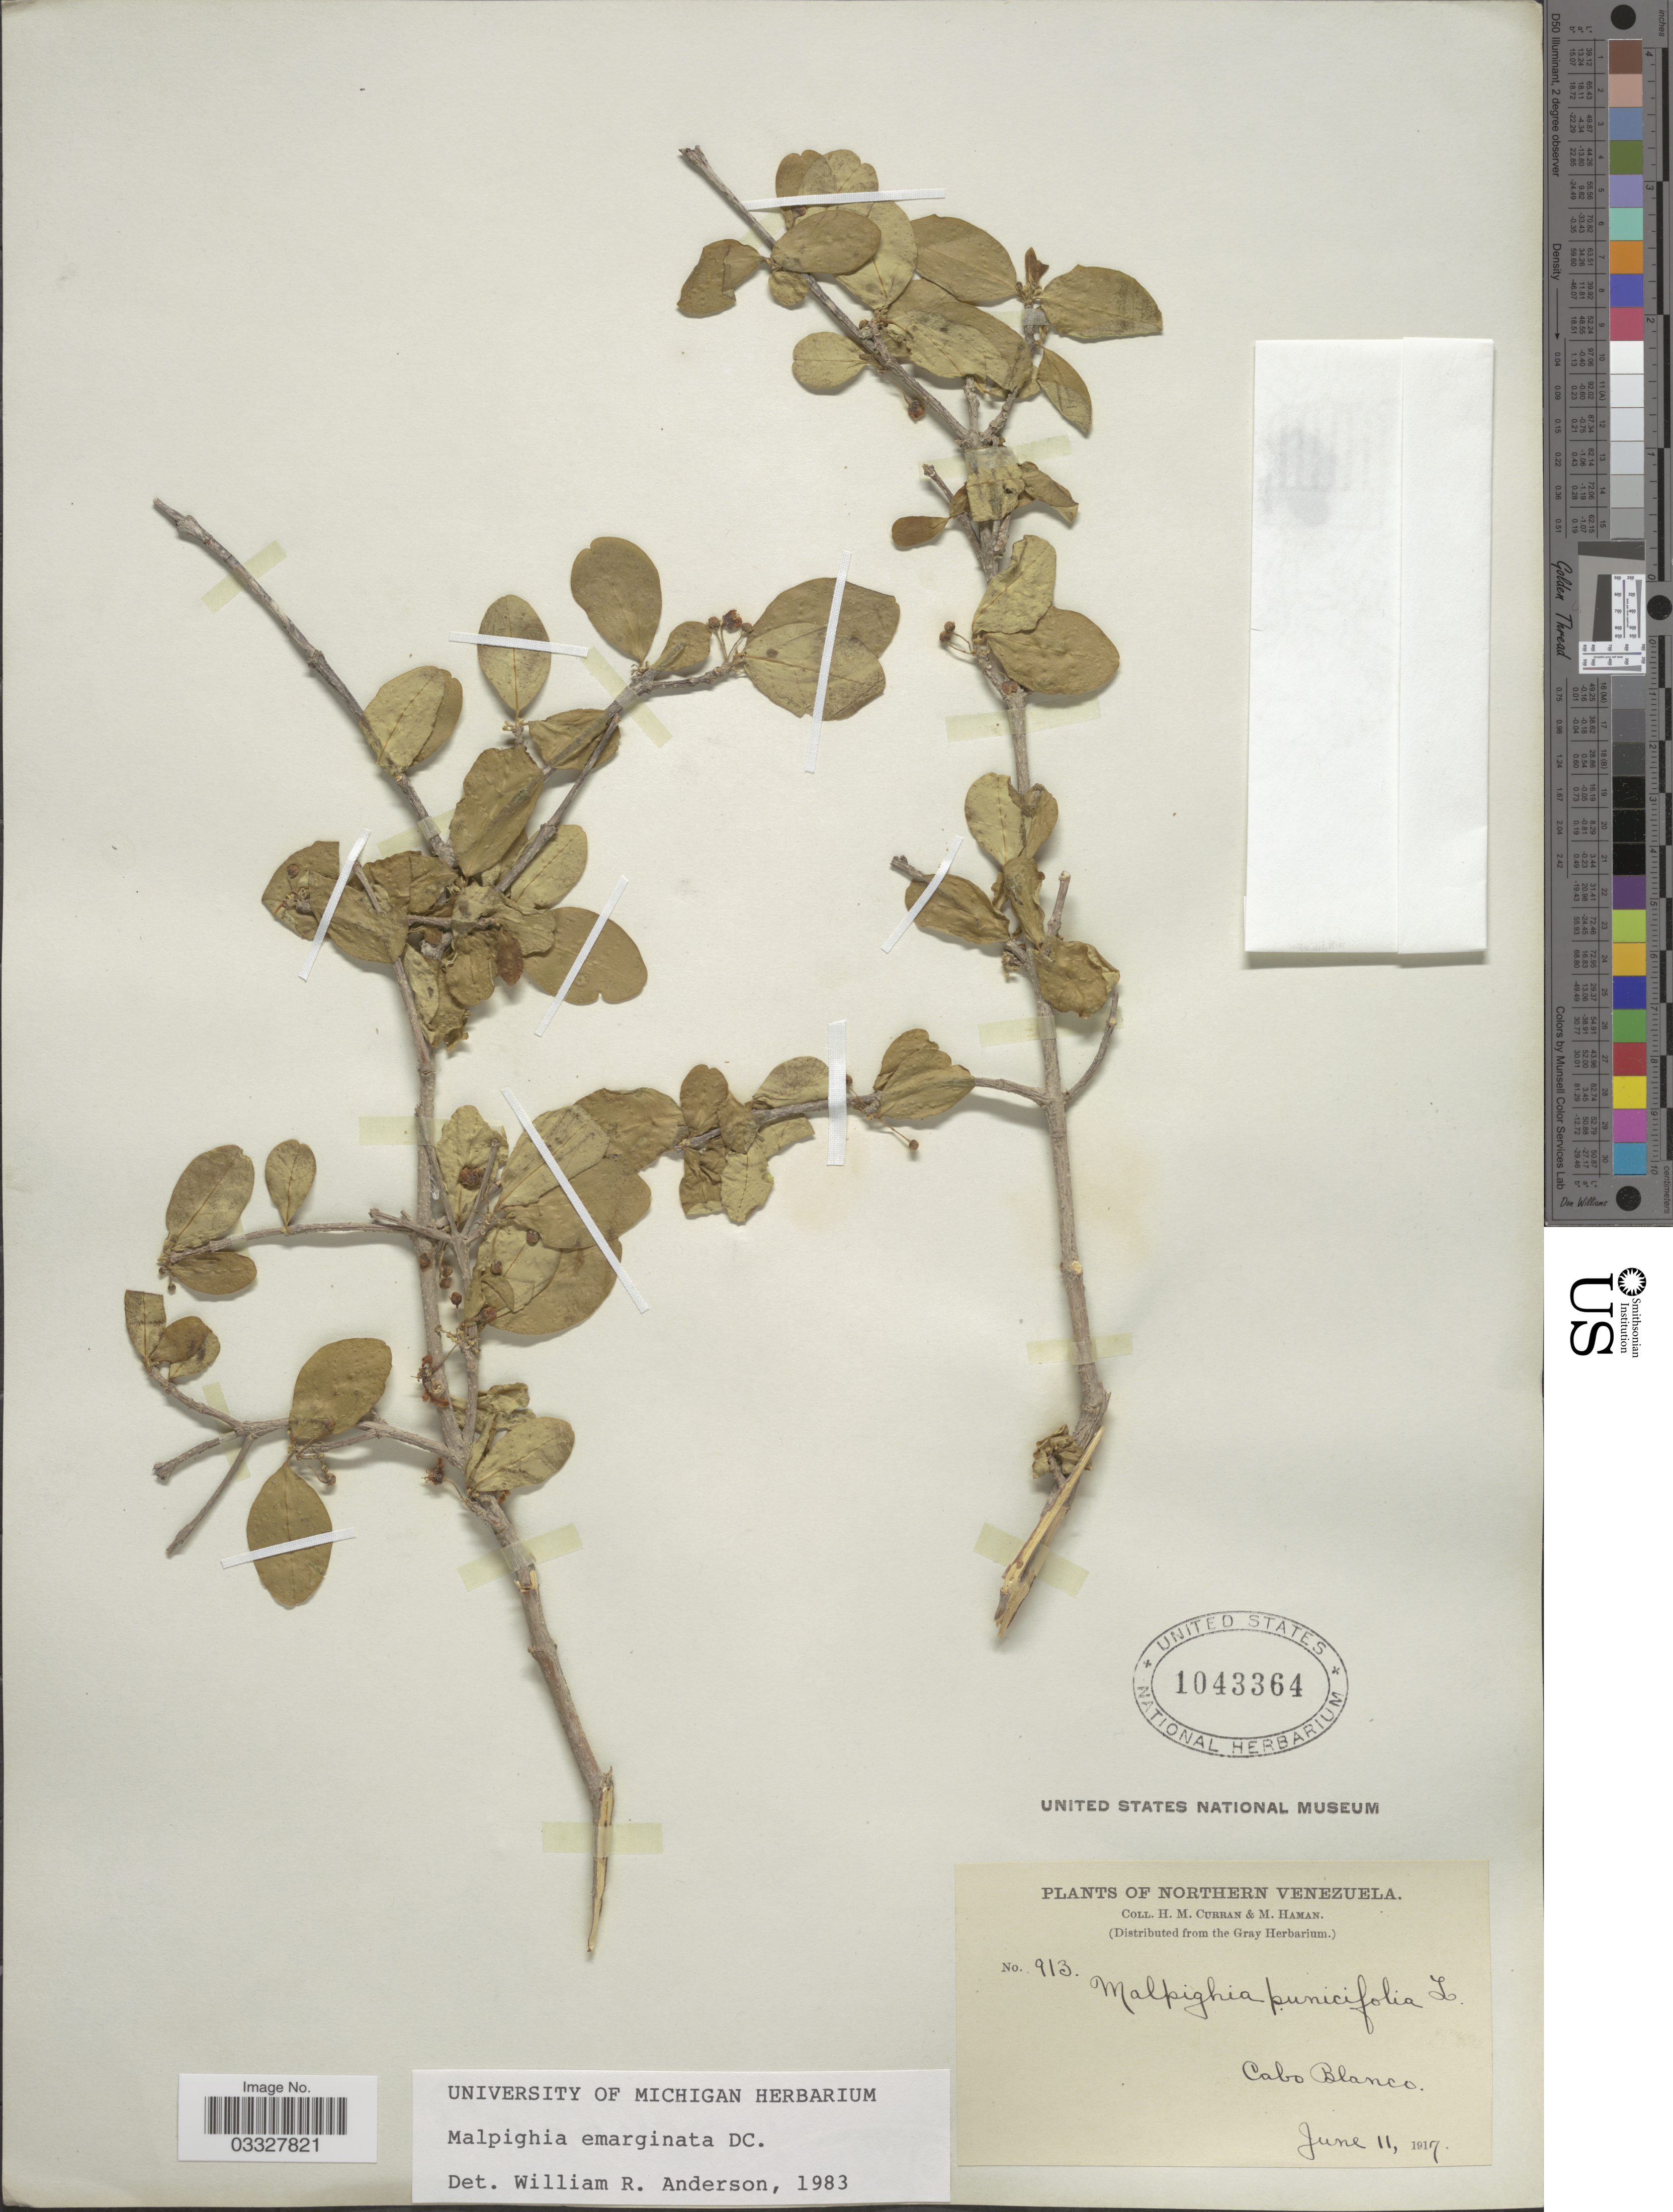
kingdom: Plantae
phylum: Tracheophyta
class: Magnoliopsida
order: Malpighiales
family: Malpighiaceae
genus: Malpighia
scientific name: Malpighia emarginata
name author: DC.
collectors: H. M. Curran & M. Haman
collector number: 913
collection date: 1917-06-11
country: Venezuela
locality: Northern Venezuela. Cabo Blanco.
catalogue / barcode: US 1043364